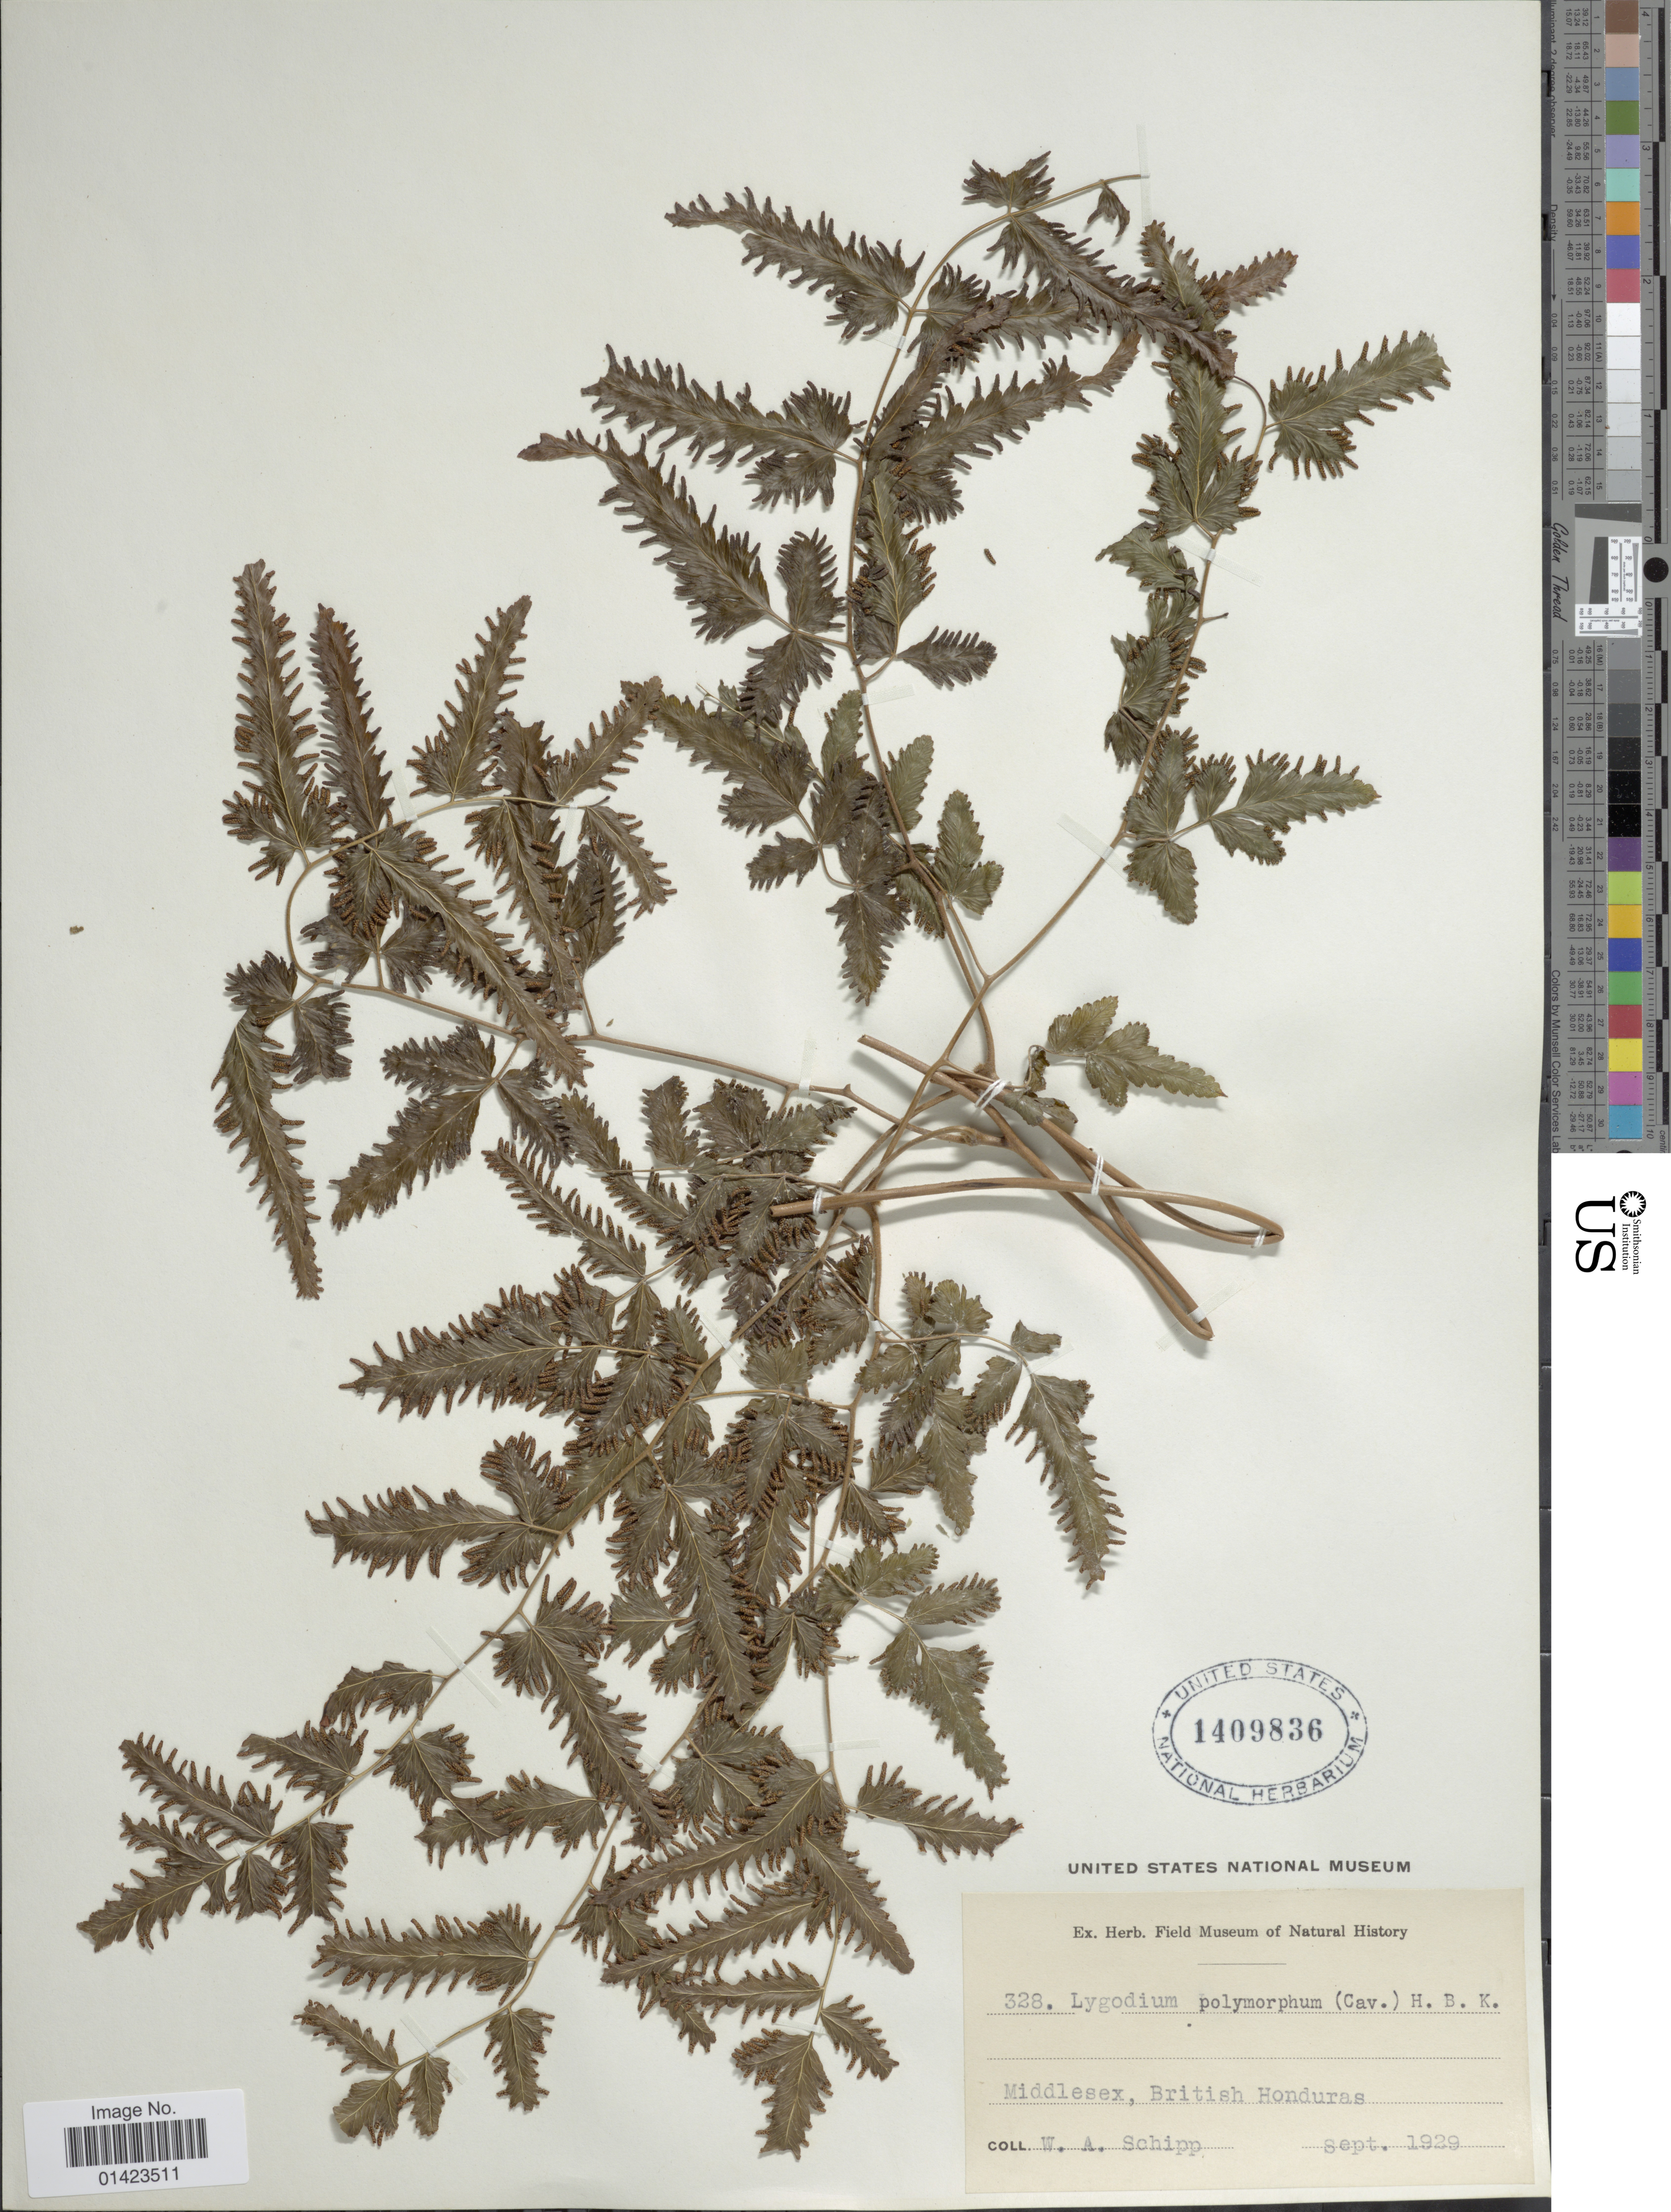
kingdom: Plantae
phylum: Tracheophyta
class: Polypodiopsida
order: Schizaeales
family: Lygodiaceae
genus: Lygodium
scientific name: Lygodium venustum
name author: Sw.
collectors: W. Schipp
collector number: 328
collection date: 1929-09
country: Belize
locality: Middlesex, British Honduras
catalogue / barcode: US 1409836